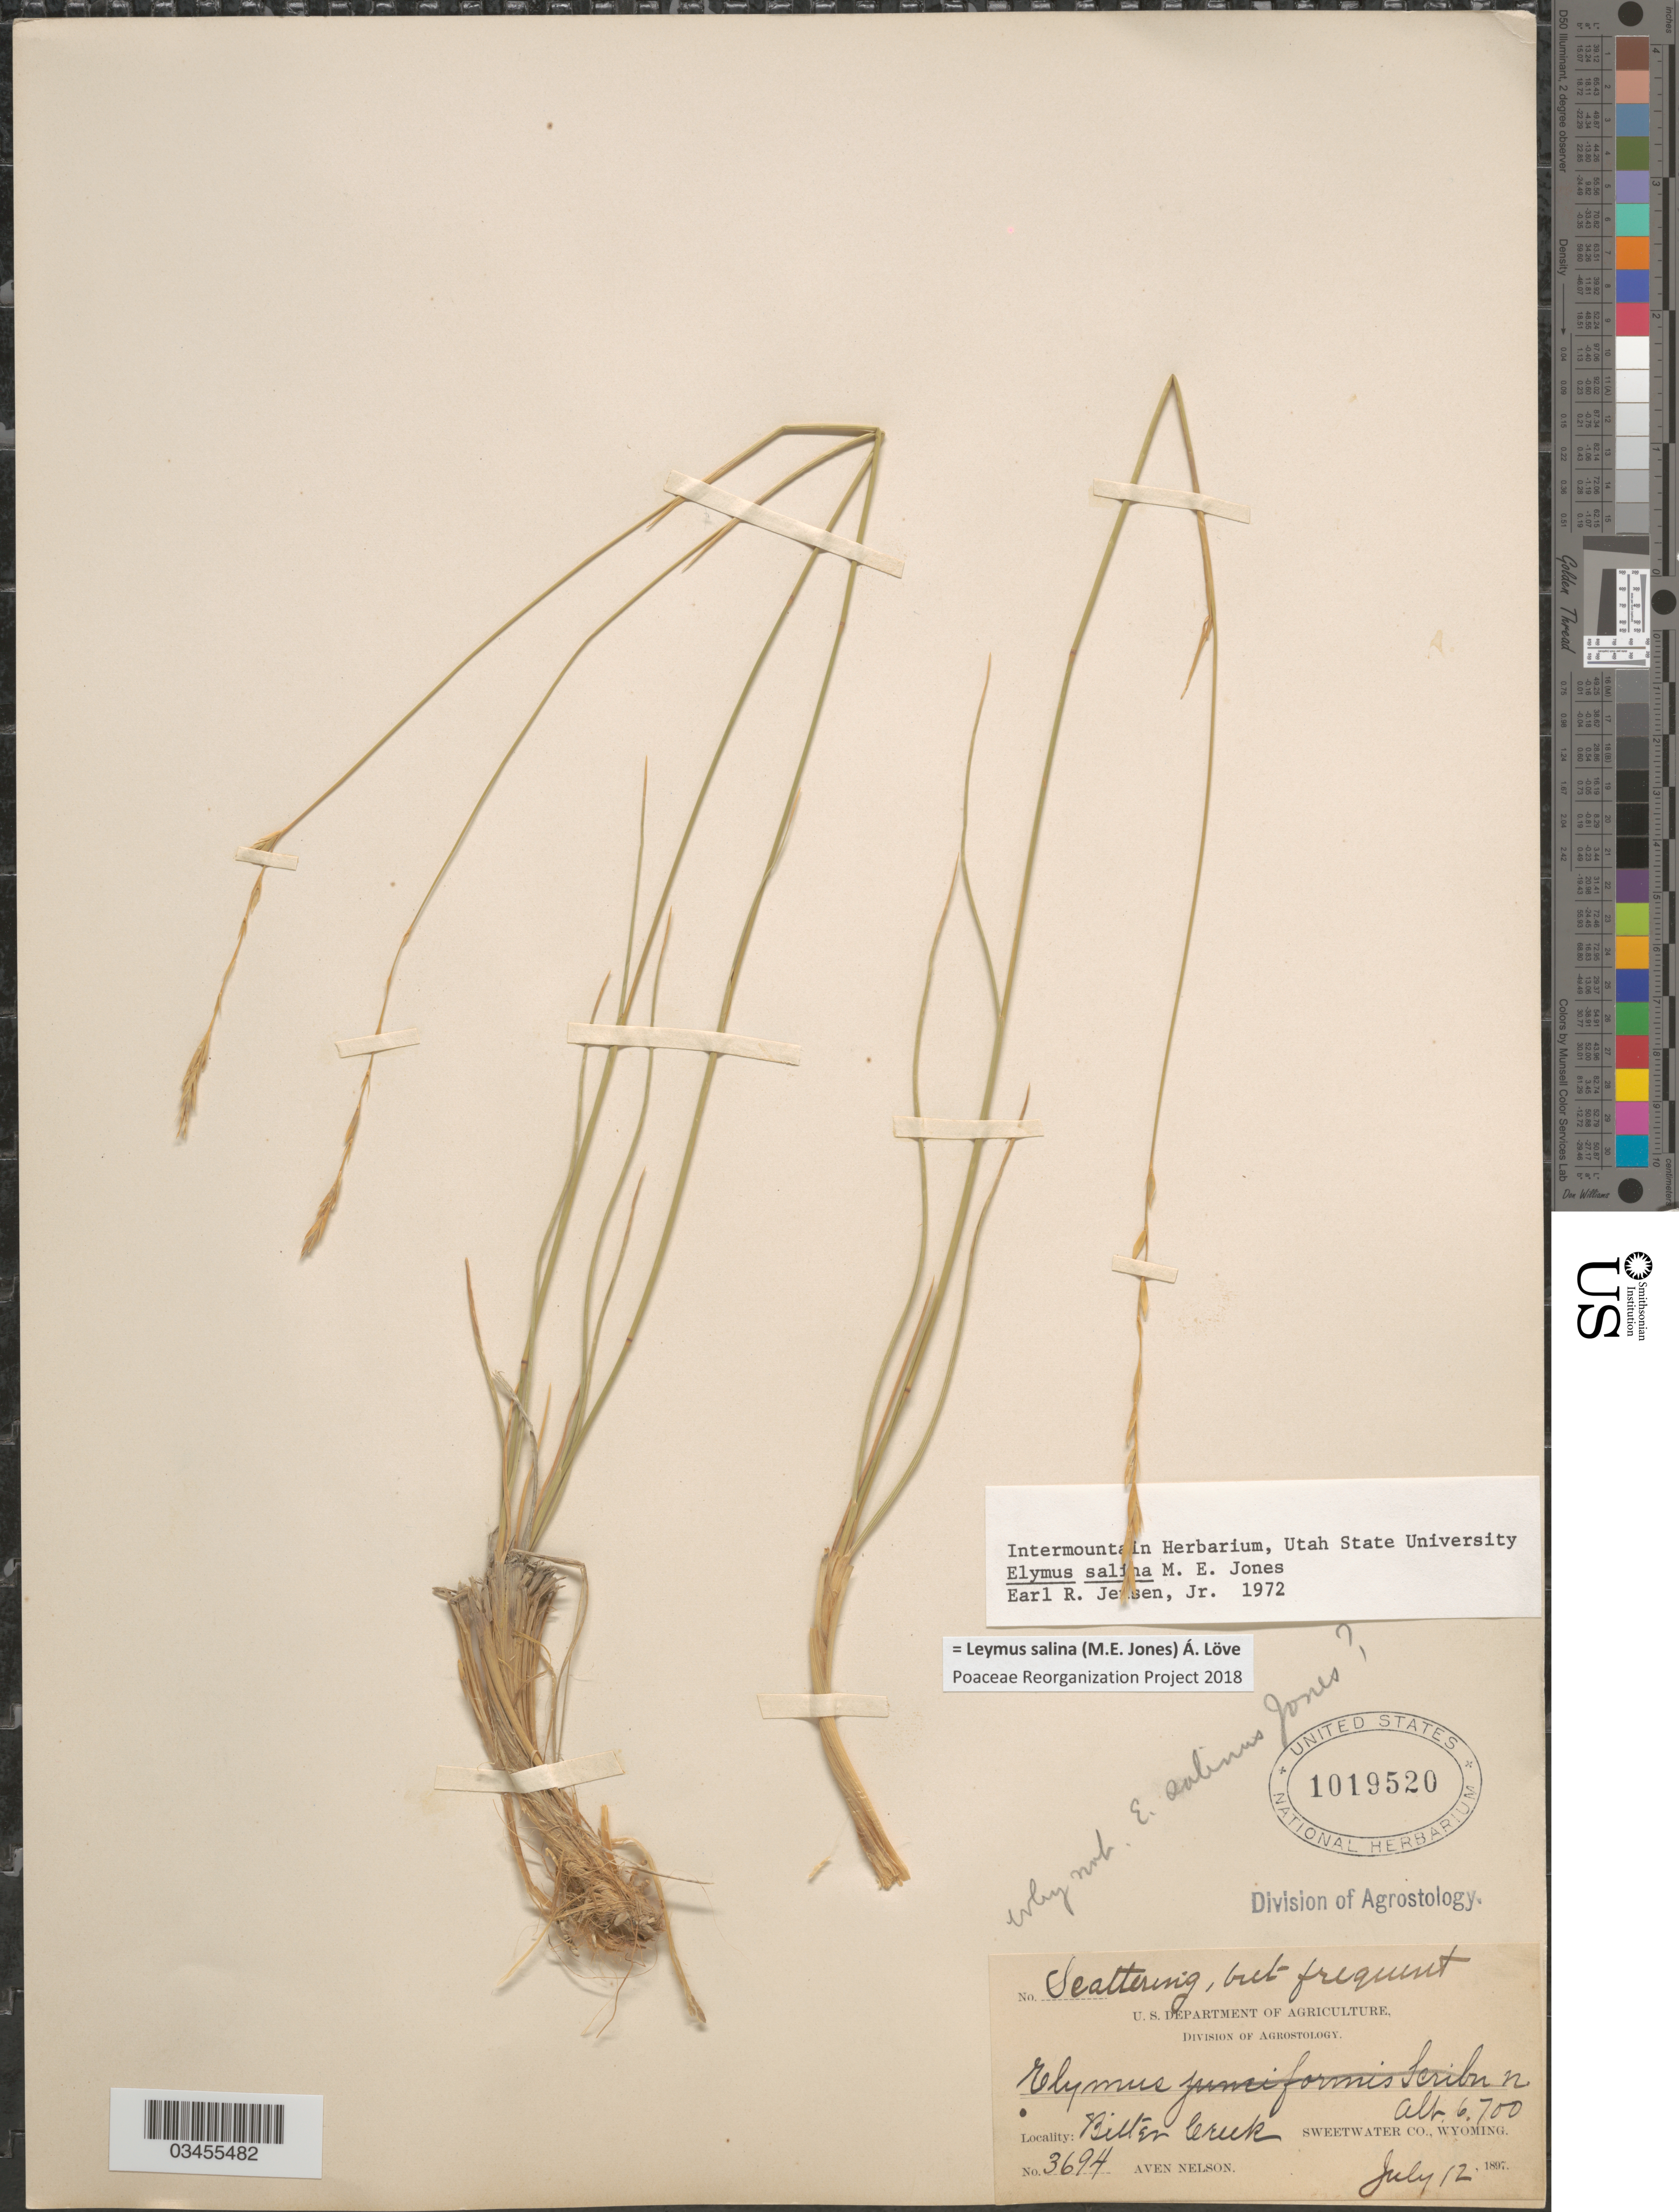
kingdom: Plantae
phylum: Tracheophyta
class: Liliopsida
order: Poales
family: Poaceae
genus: Leymus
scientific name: Leymus salina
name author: (M.E. Jones) Á. Löve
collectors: A. Nelson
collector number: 3694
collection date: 1897-07-12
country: United States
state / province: Wyoming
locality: Bitter Creek. Sweetwater Co.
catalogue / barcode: US 1019520